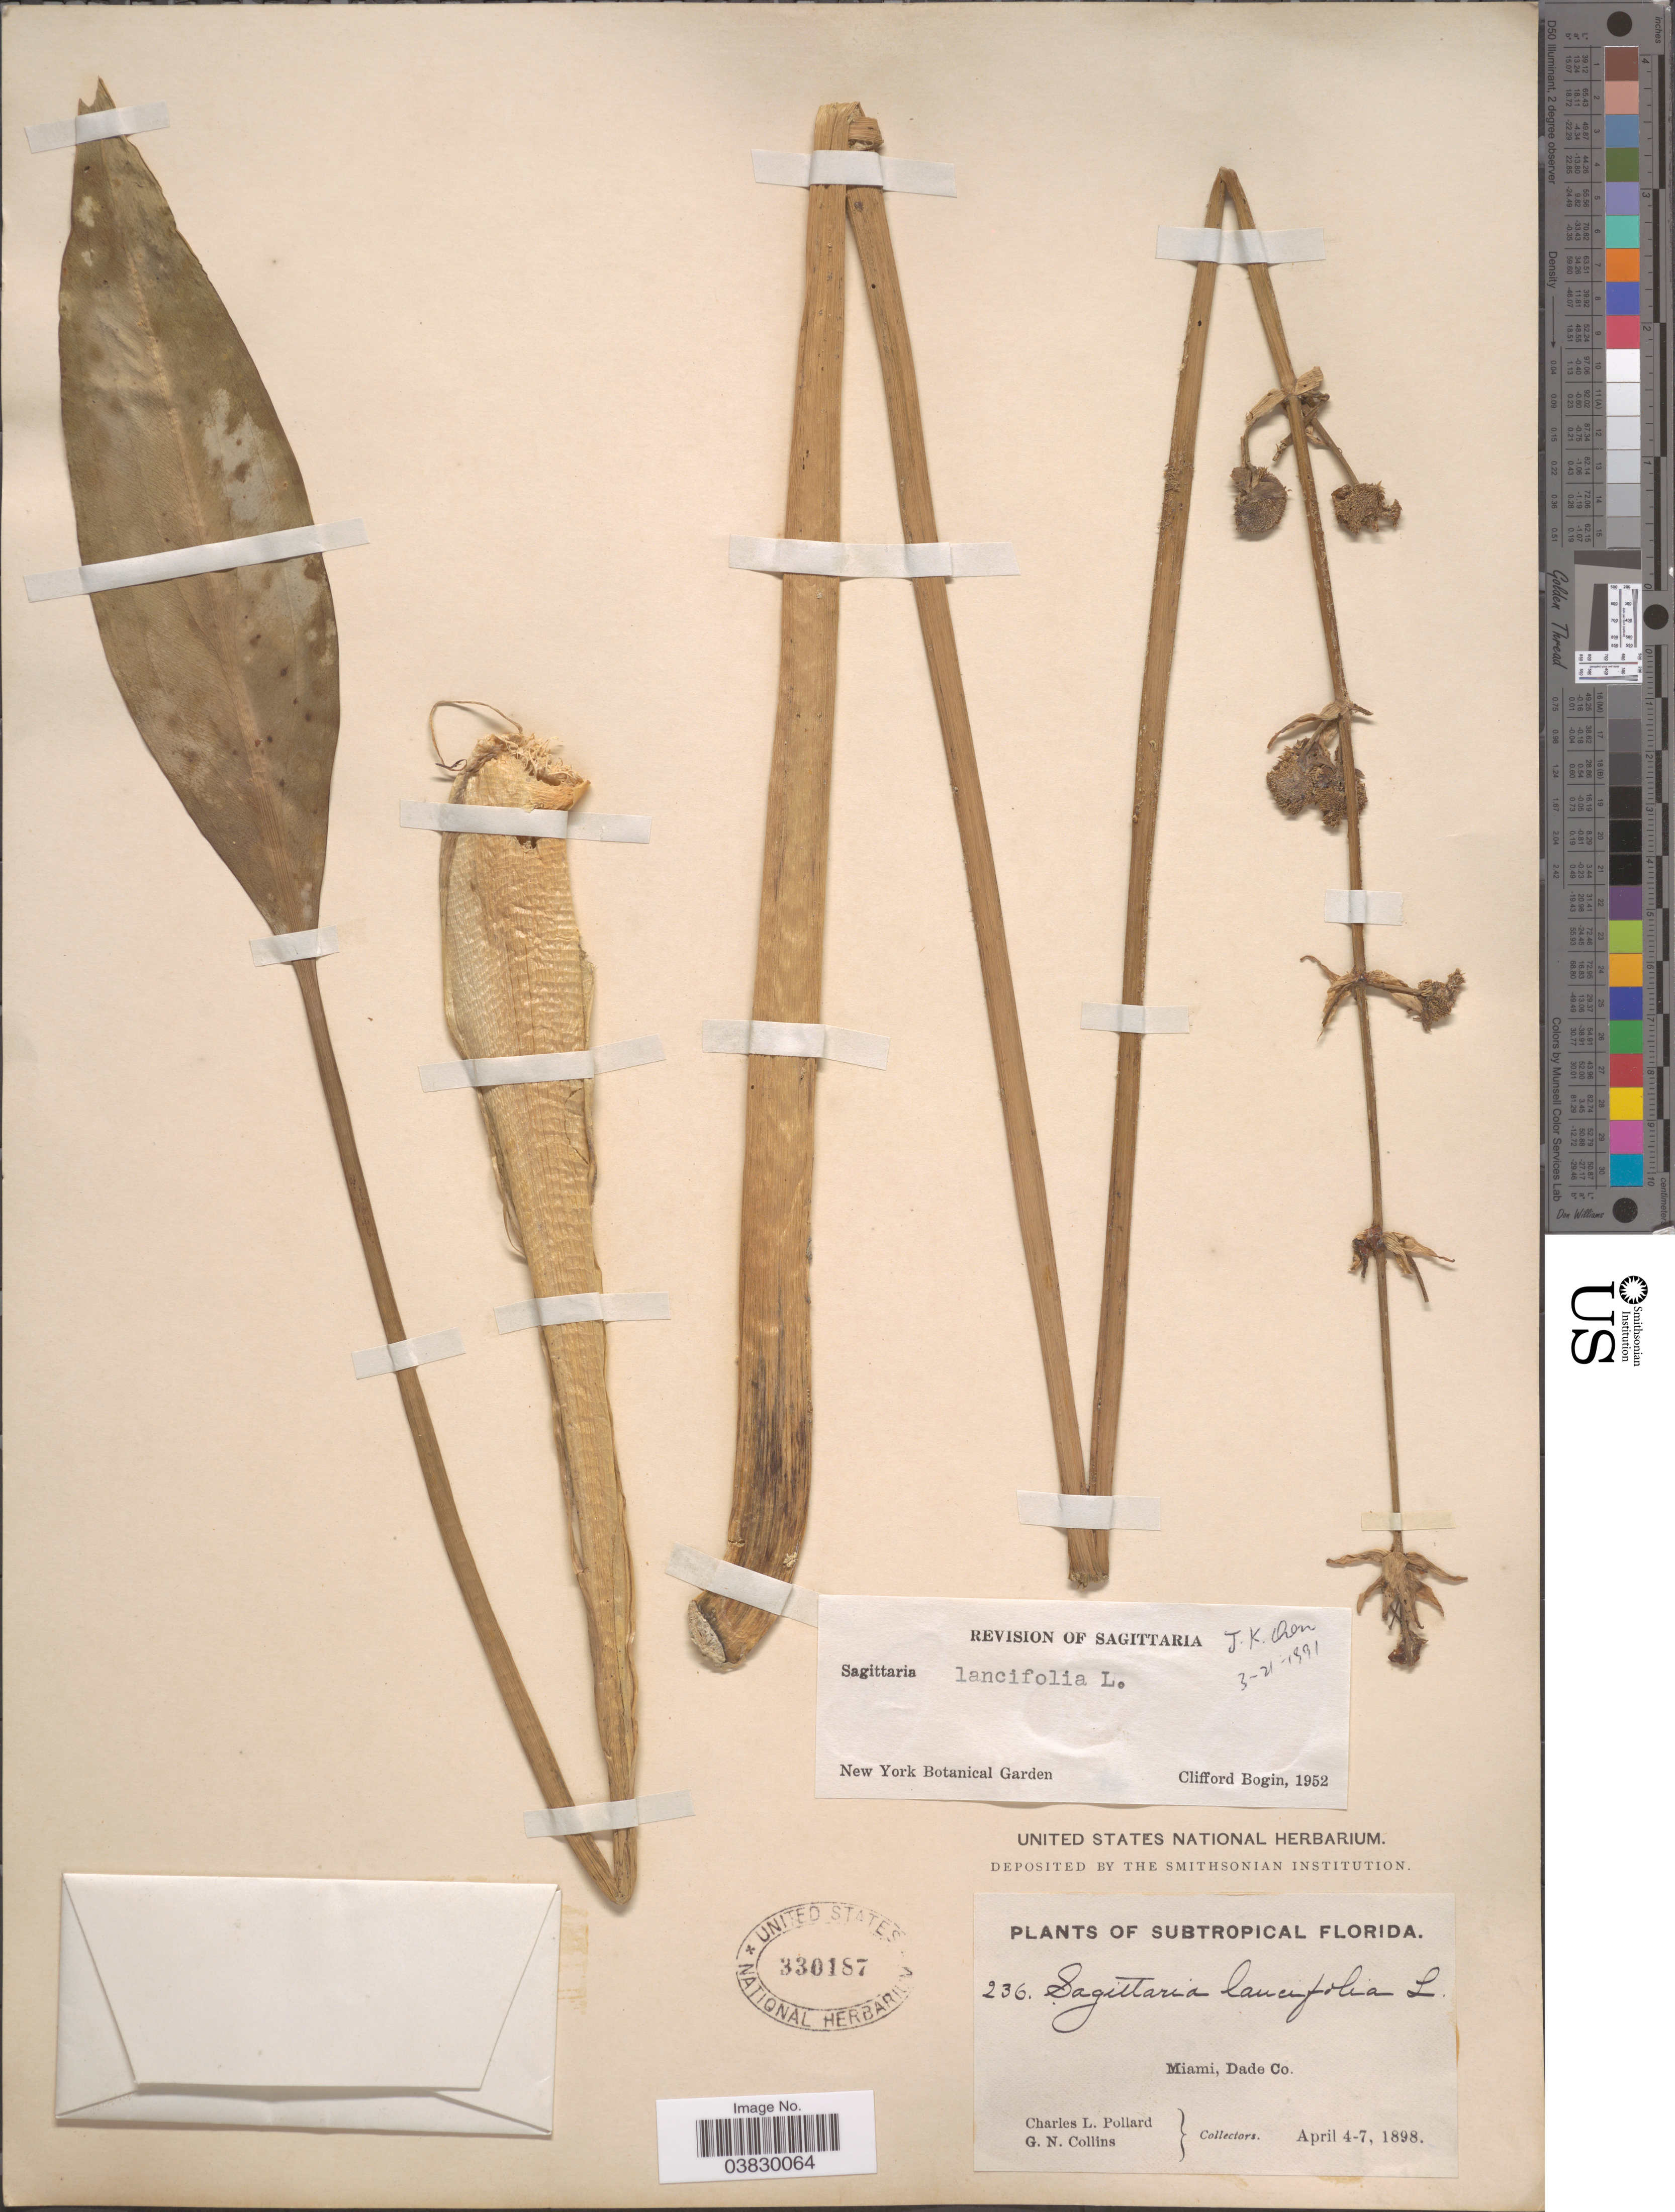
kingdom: Plantae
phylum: Tracheophyta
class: Liliopsida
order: Alismatales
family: Alismataceae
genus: Sagittaria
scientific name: Sagittaria lancifolia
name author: L.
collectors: C. L. Pollard & G. Collins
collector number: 236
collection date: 1898-04-04/1898-04-07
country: United States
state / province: Florida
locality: Subtropical Florida. Miami, Dade Co.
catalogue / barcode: US 330187